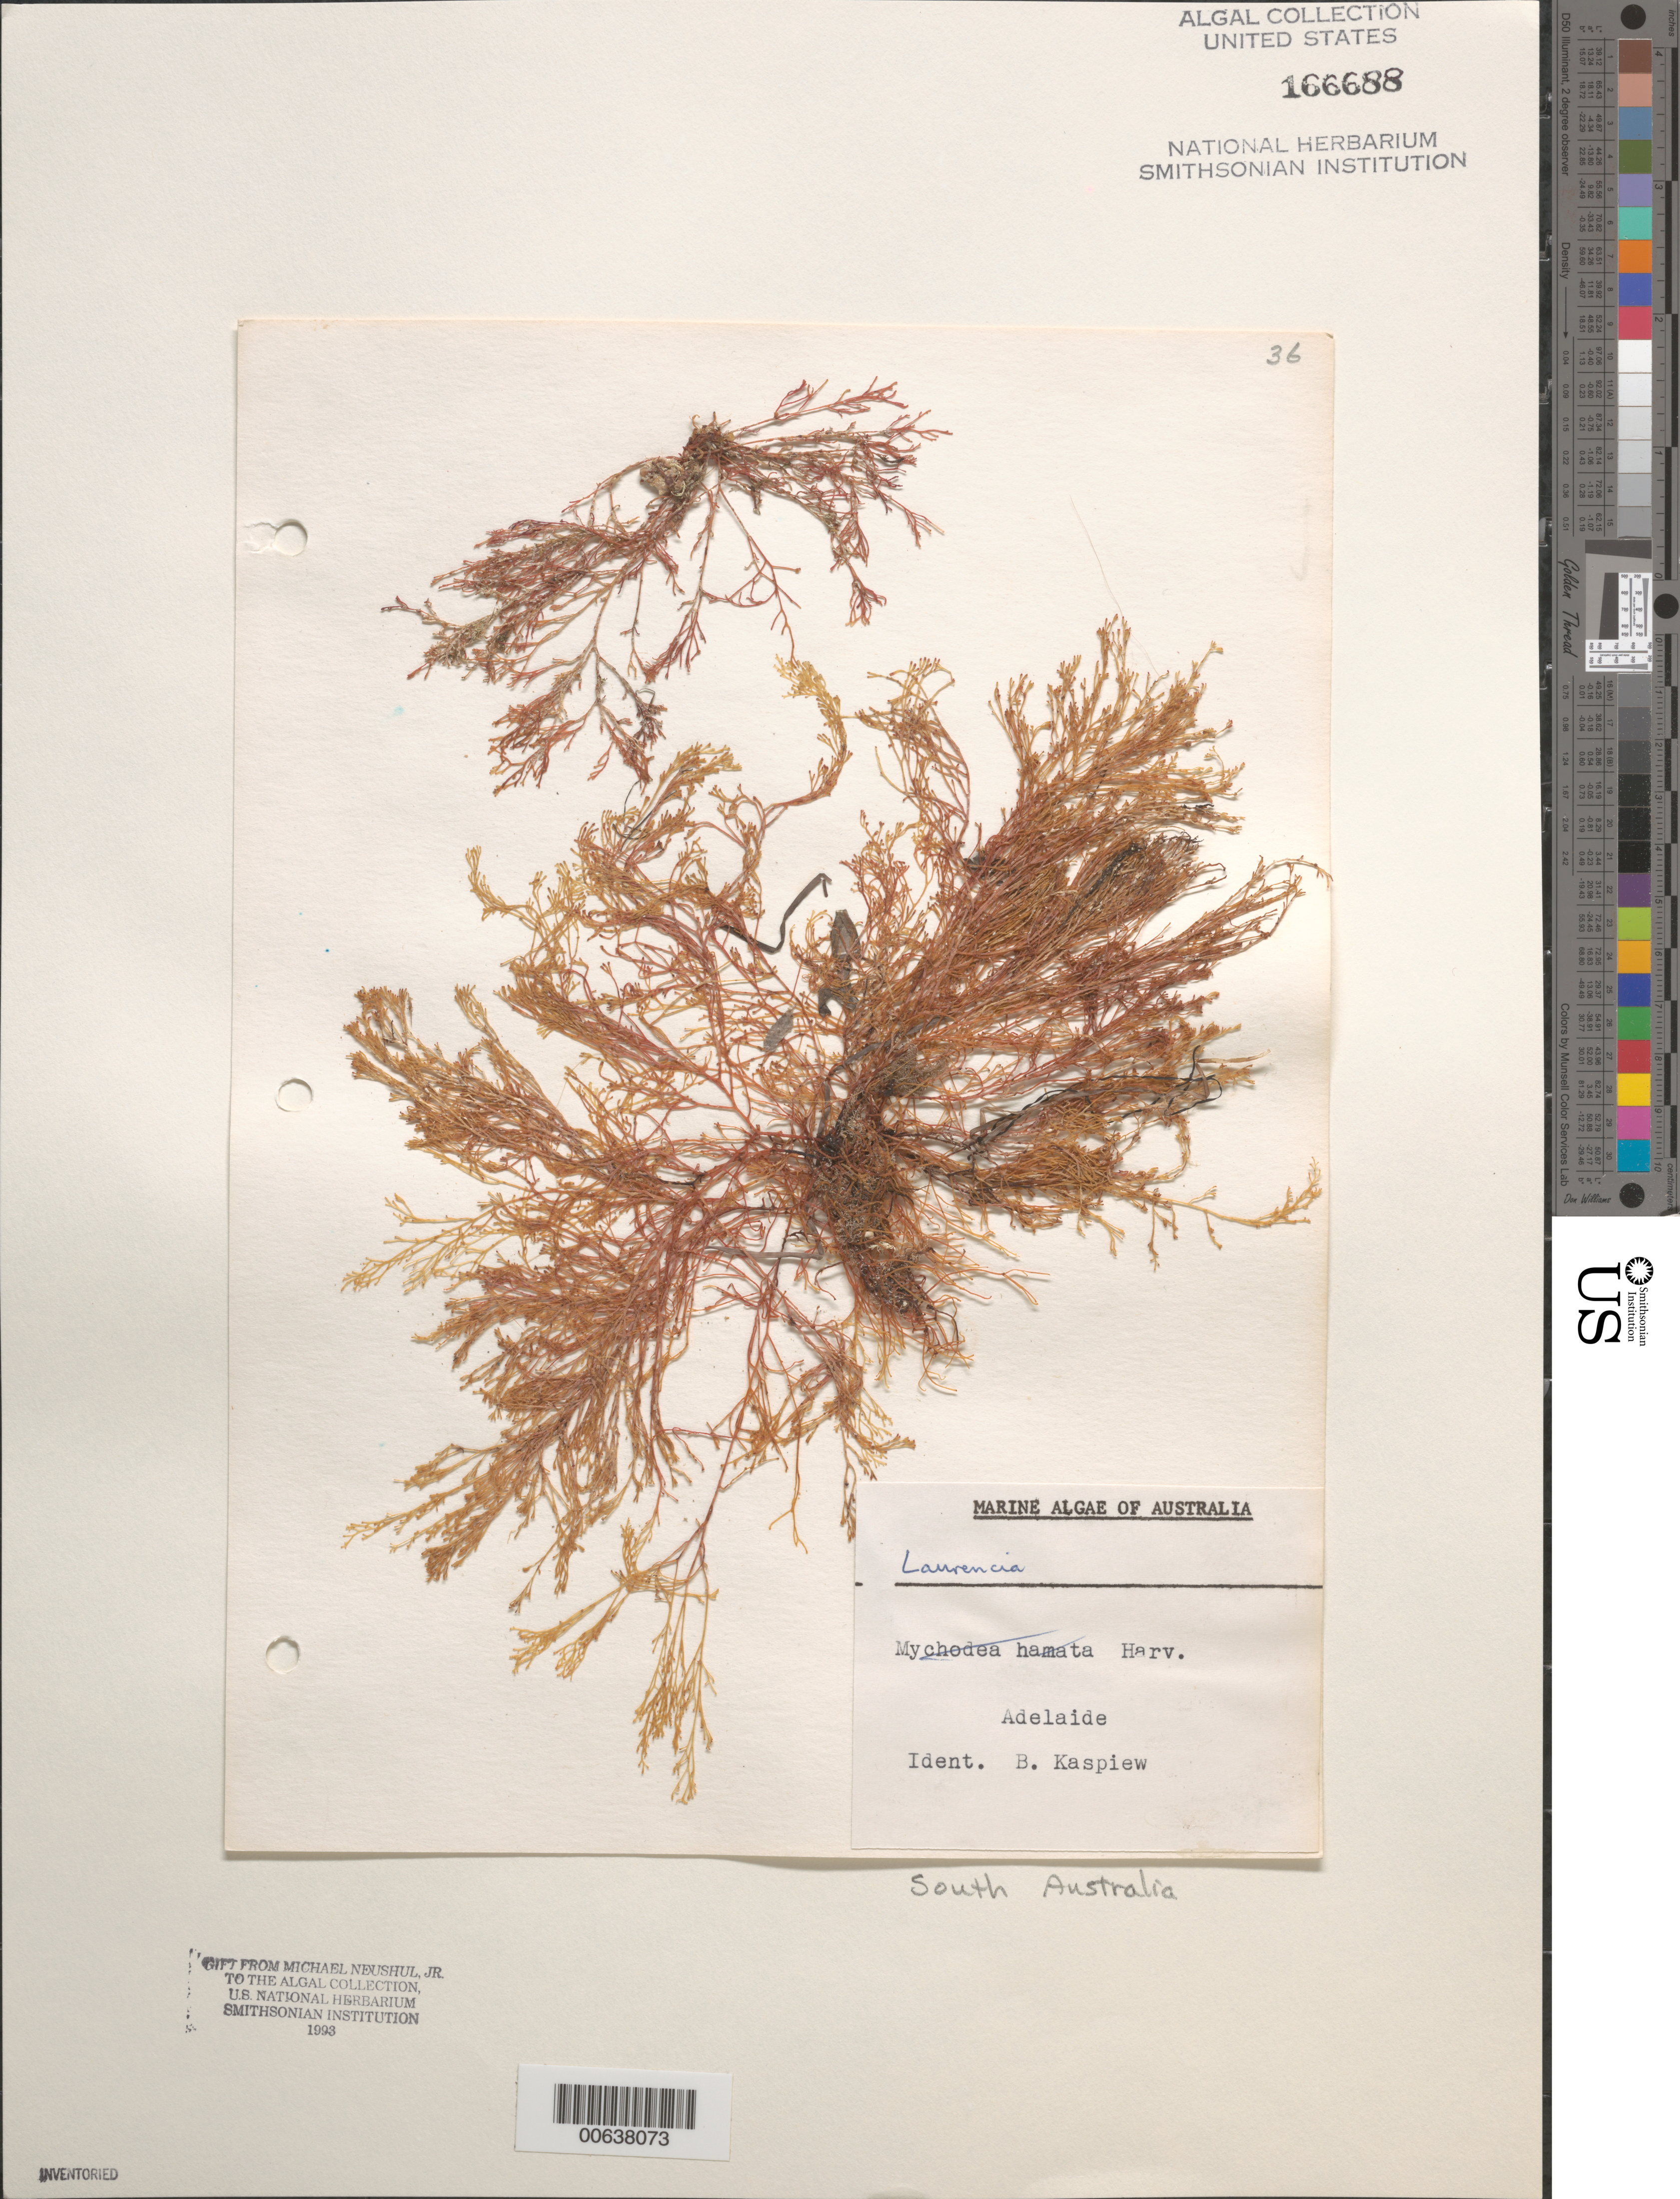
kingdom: Plantae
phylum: Rhodophyta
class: Florideophyceae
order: Ceramiales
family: Rhodomelaceae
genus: Laurencia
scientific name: Laurencia sp.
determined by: Kaspiew, B.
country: Australia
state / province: South Australia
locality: Adelaide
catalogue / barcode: US 166688